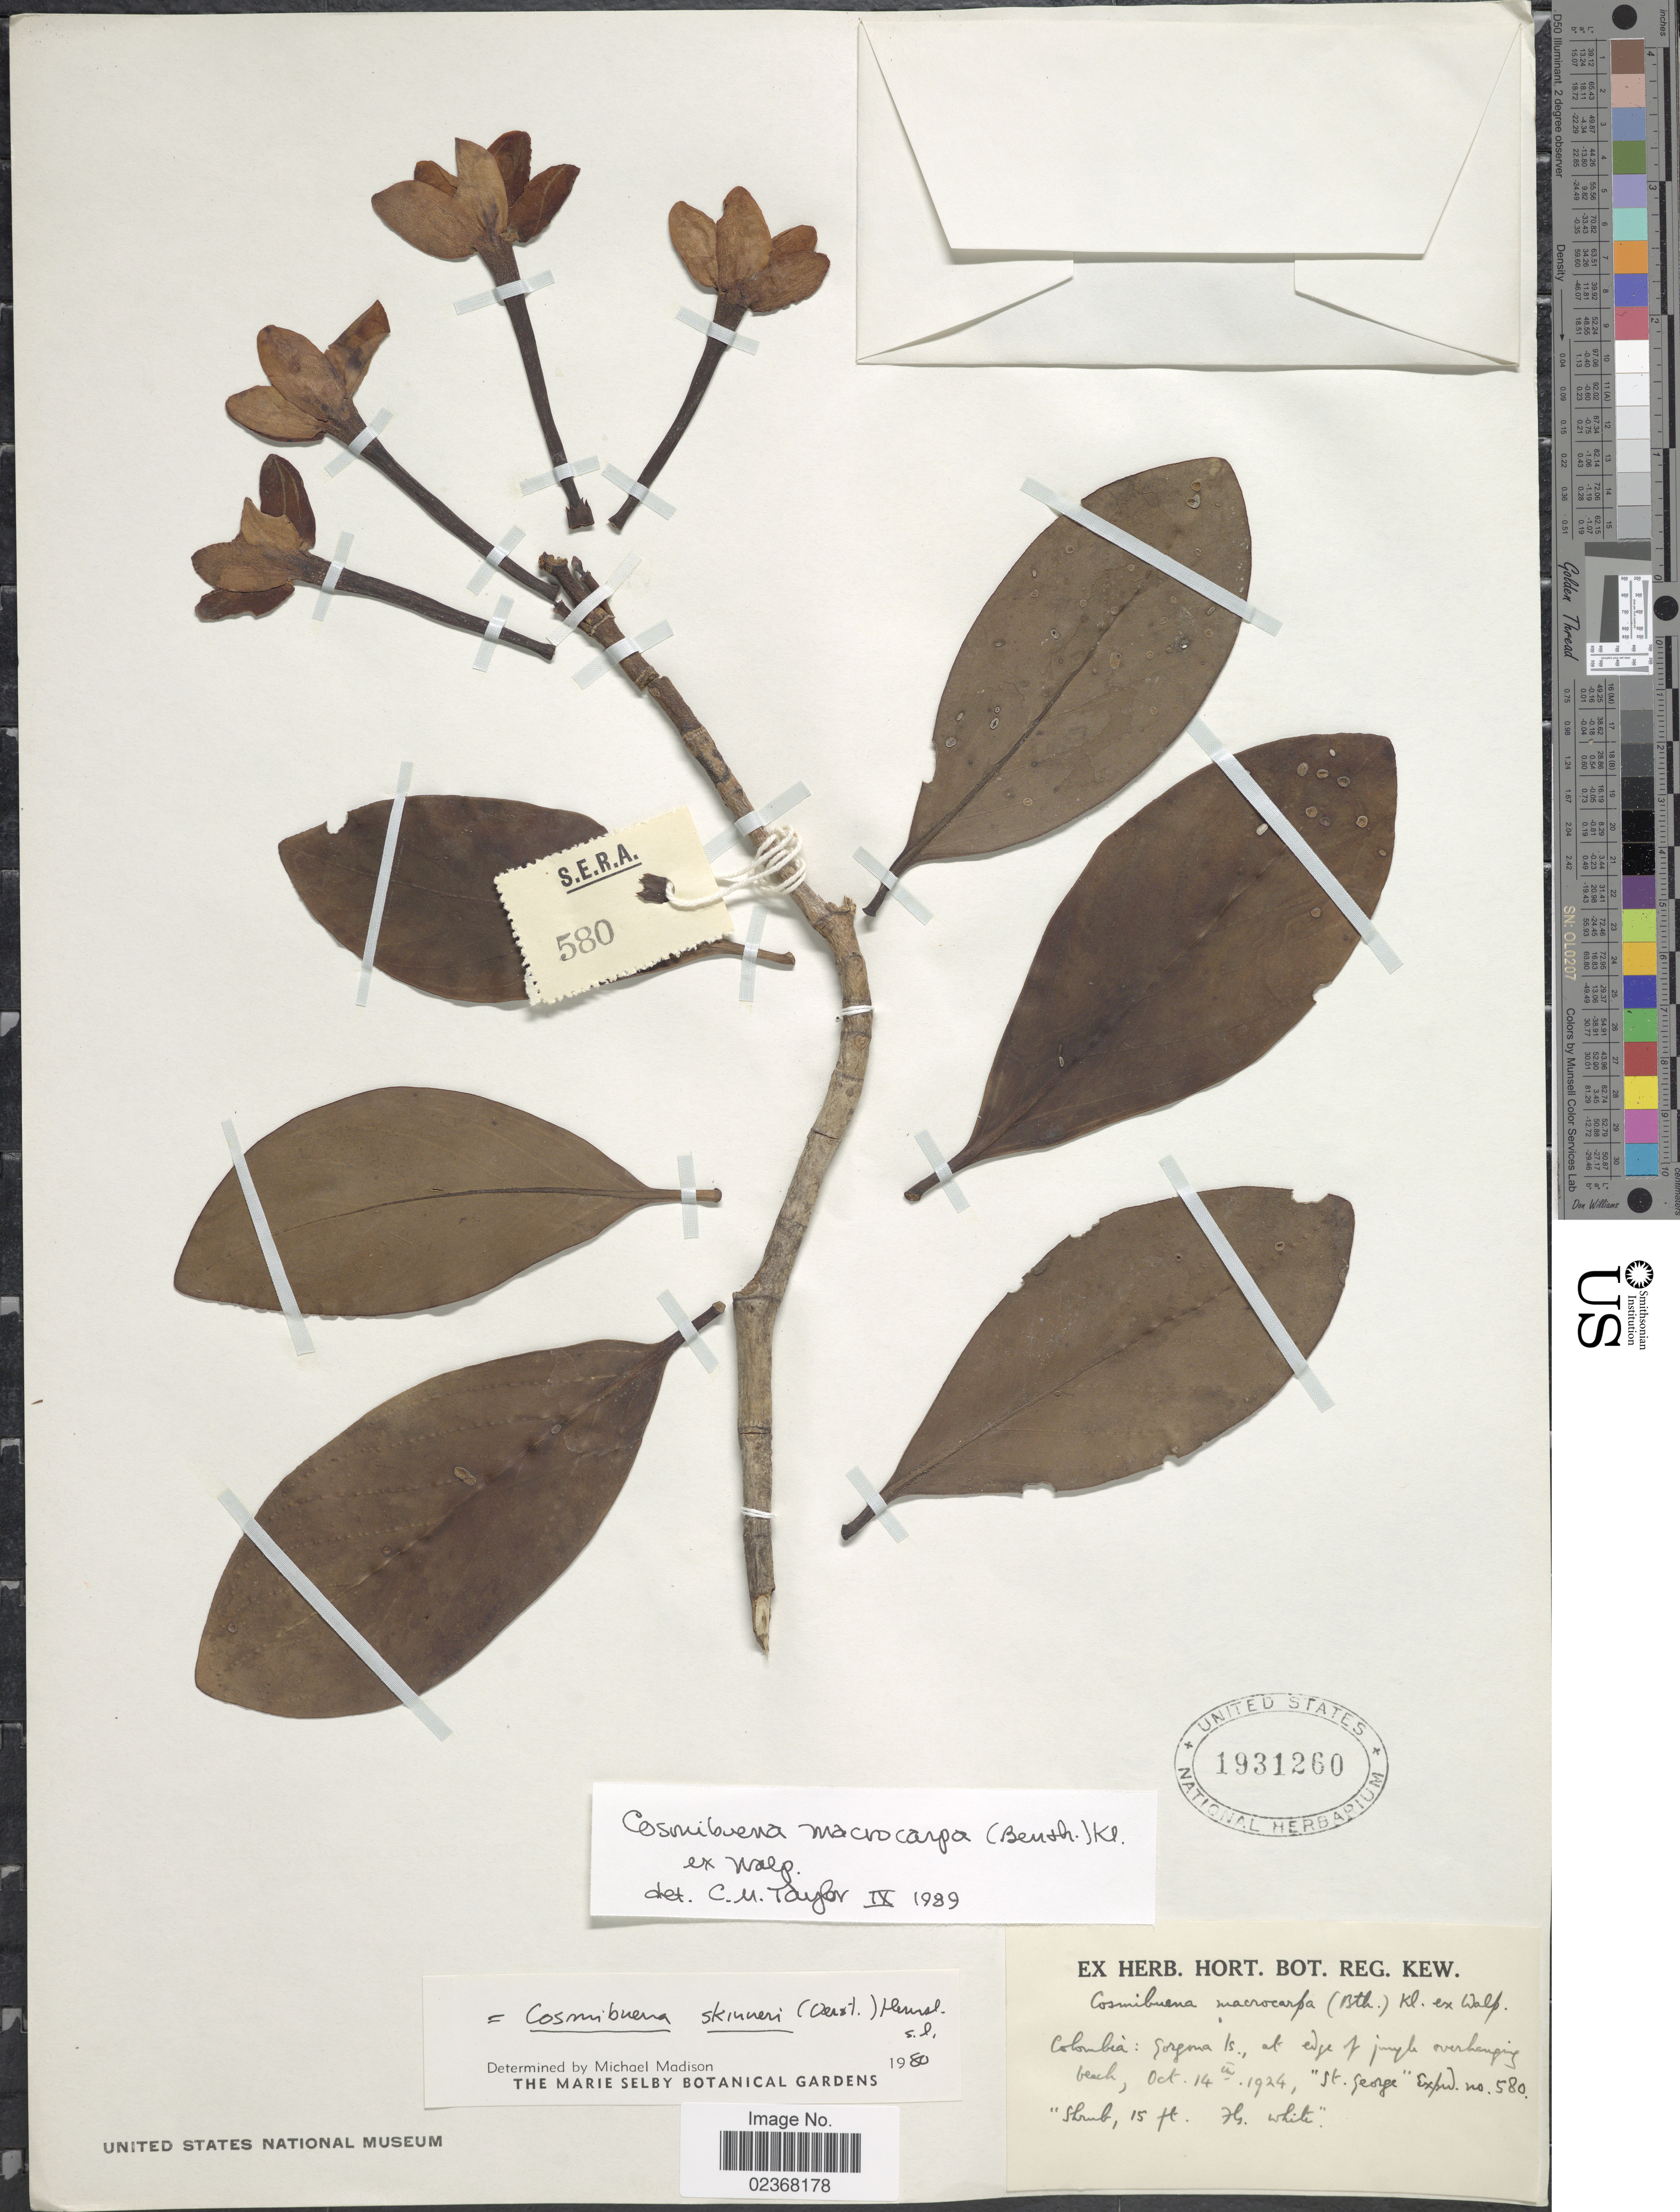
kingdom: Plantae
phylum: Tracheophyta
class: Magnoliopsida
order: Gentianales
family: Rubiaceae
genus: Cosmibuena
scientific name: Cosmibuena macrocarpa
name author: (Benth.) Klotzsch ex Walp.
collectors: ex herb. Hort. Reg. Kew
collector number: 580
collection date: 1924-10-14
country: Colombia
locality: Colombia: Gorgona Is., at edge of jungle overhanging beach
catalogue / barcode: US 1931260